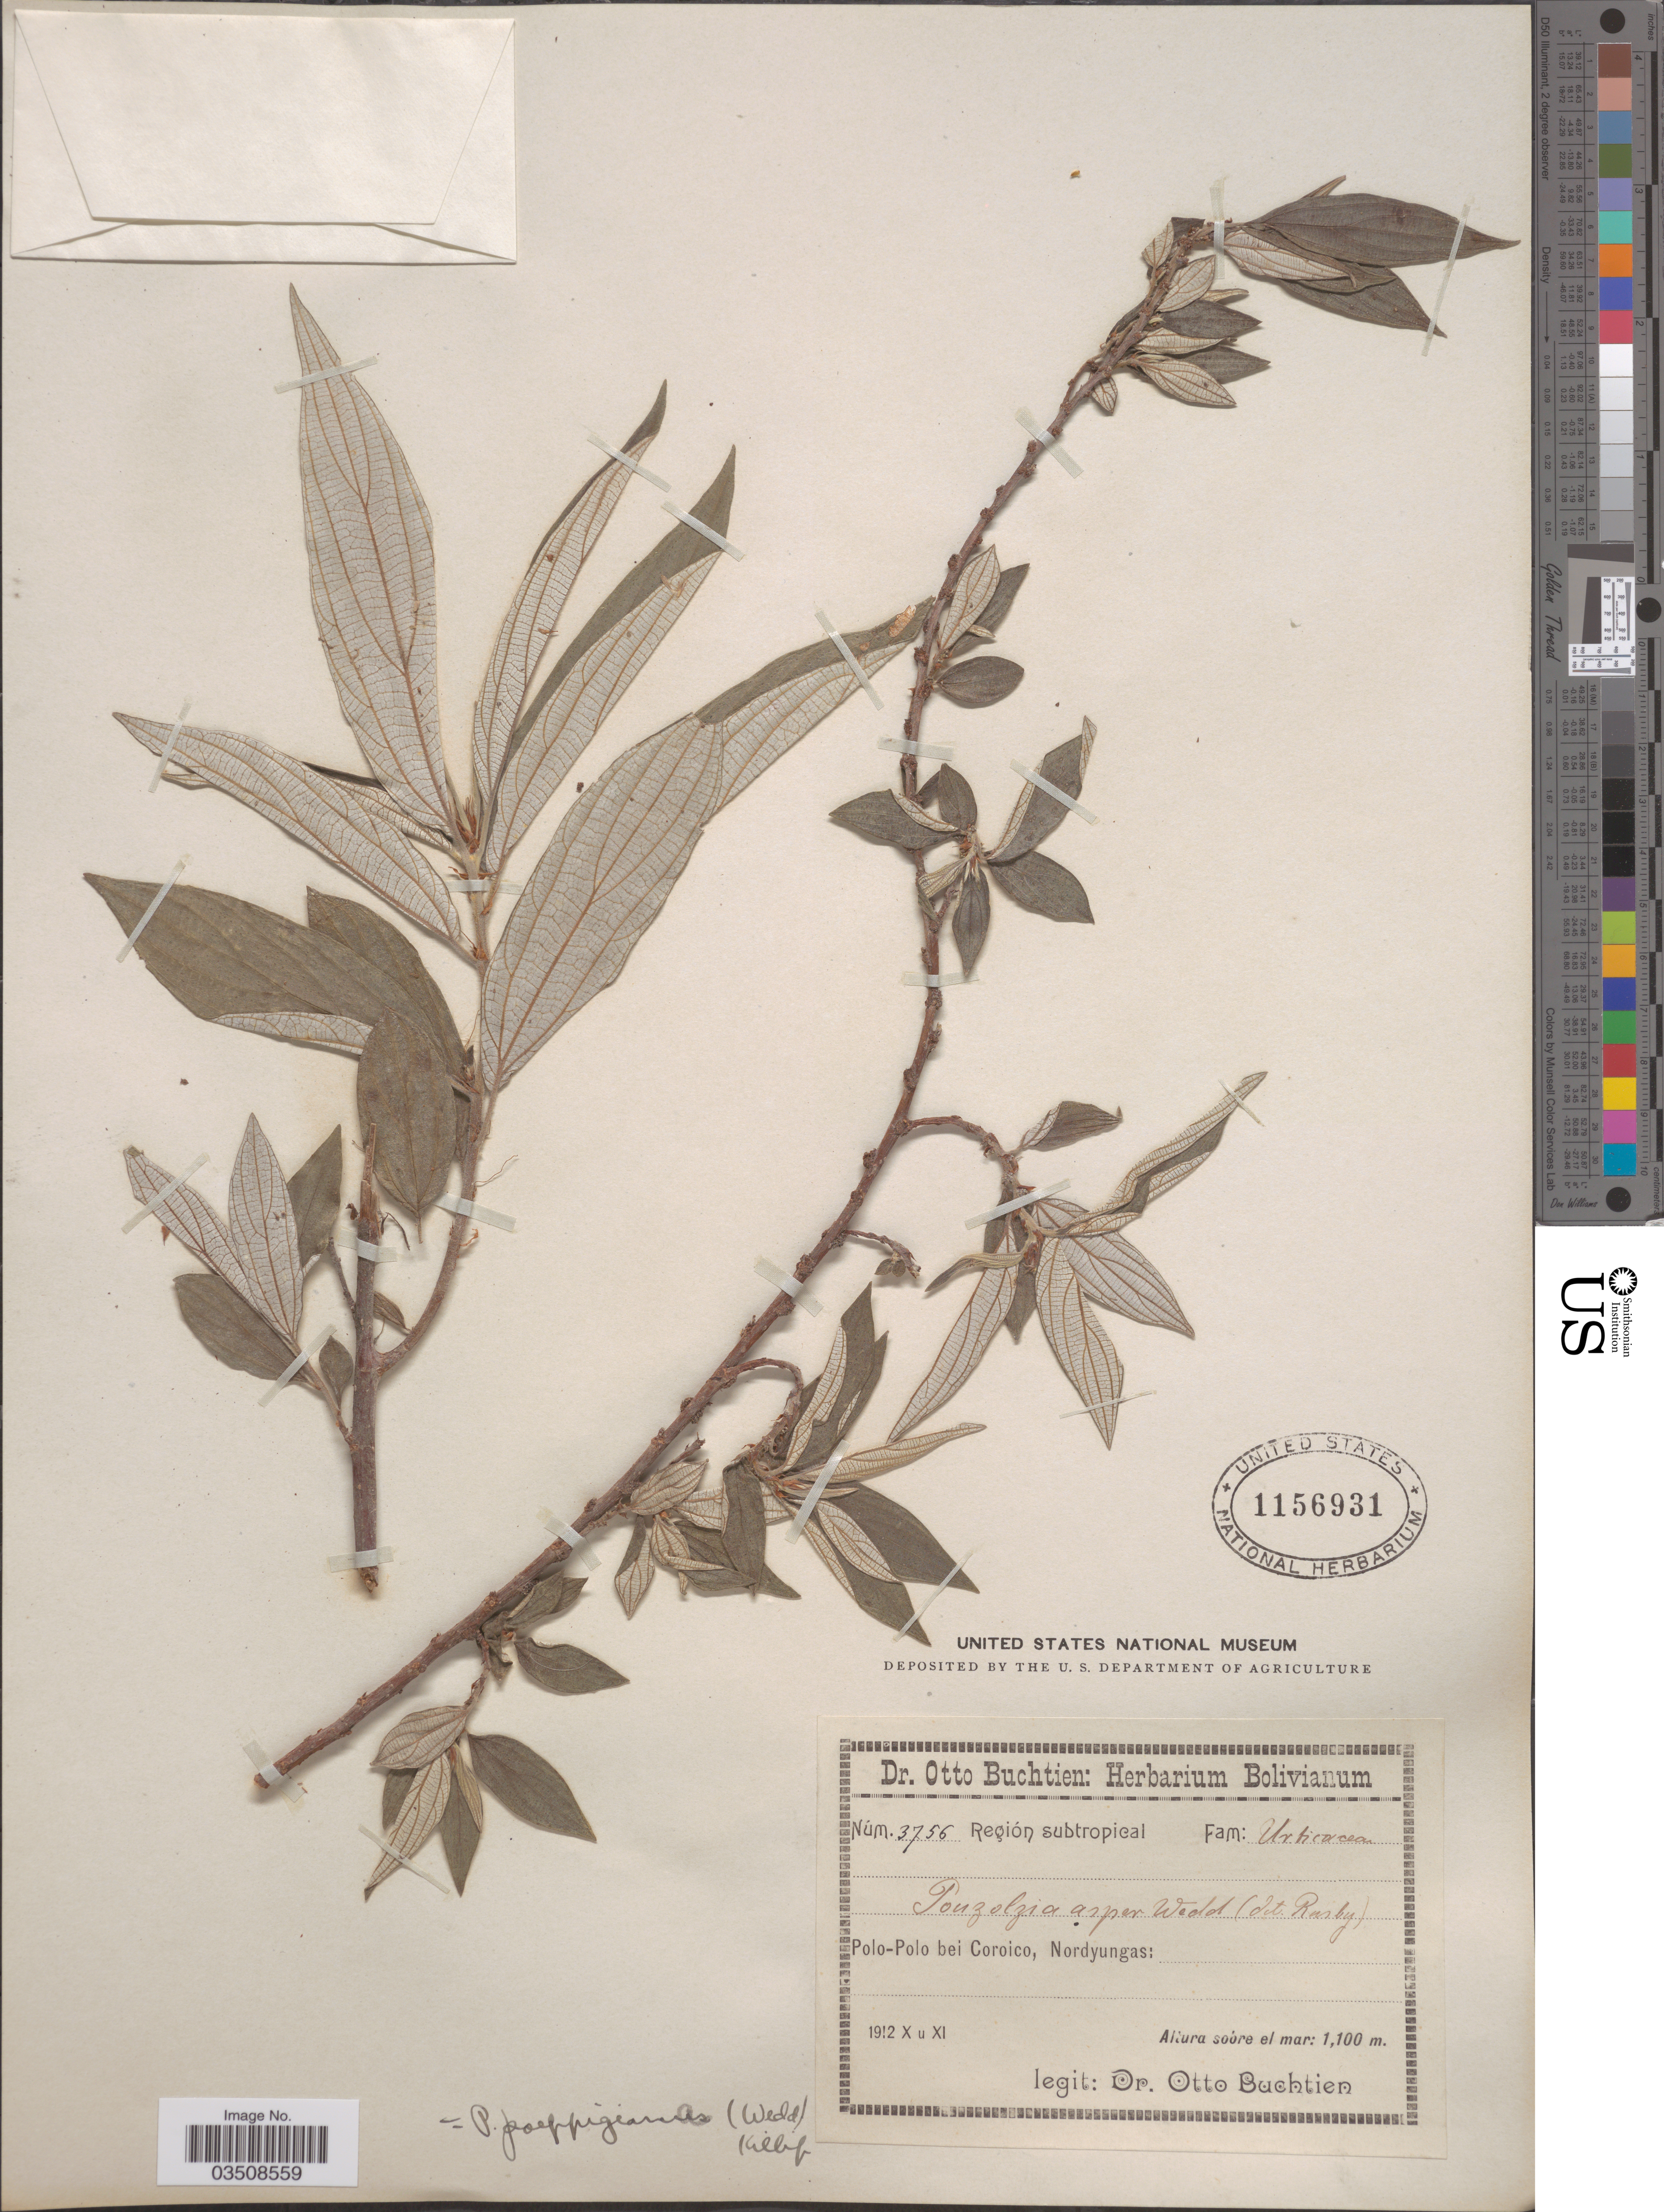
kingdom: Plantae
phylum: Tracheophyta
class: Magnoliopsida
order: Rosales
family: Urticaceae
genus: Pouzolzia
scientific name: Pouzolzia poeppigiana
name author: (Wedd.) Killip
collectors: O. Buchtien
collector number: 3756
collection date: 1912-10/1912-11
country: Bolivia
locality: Región subtropical. Polo-Polo bei Coroico, Nordyungas.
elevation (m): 1100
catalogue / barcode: US 1156931